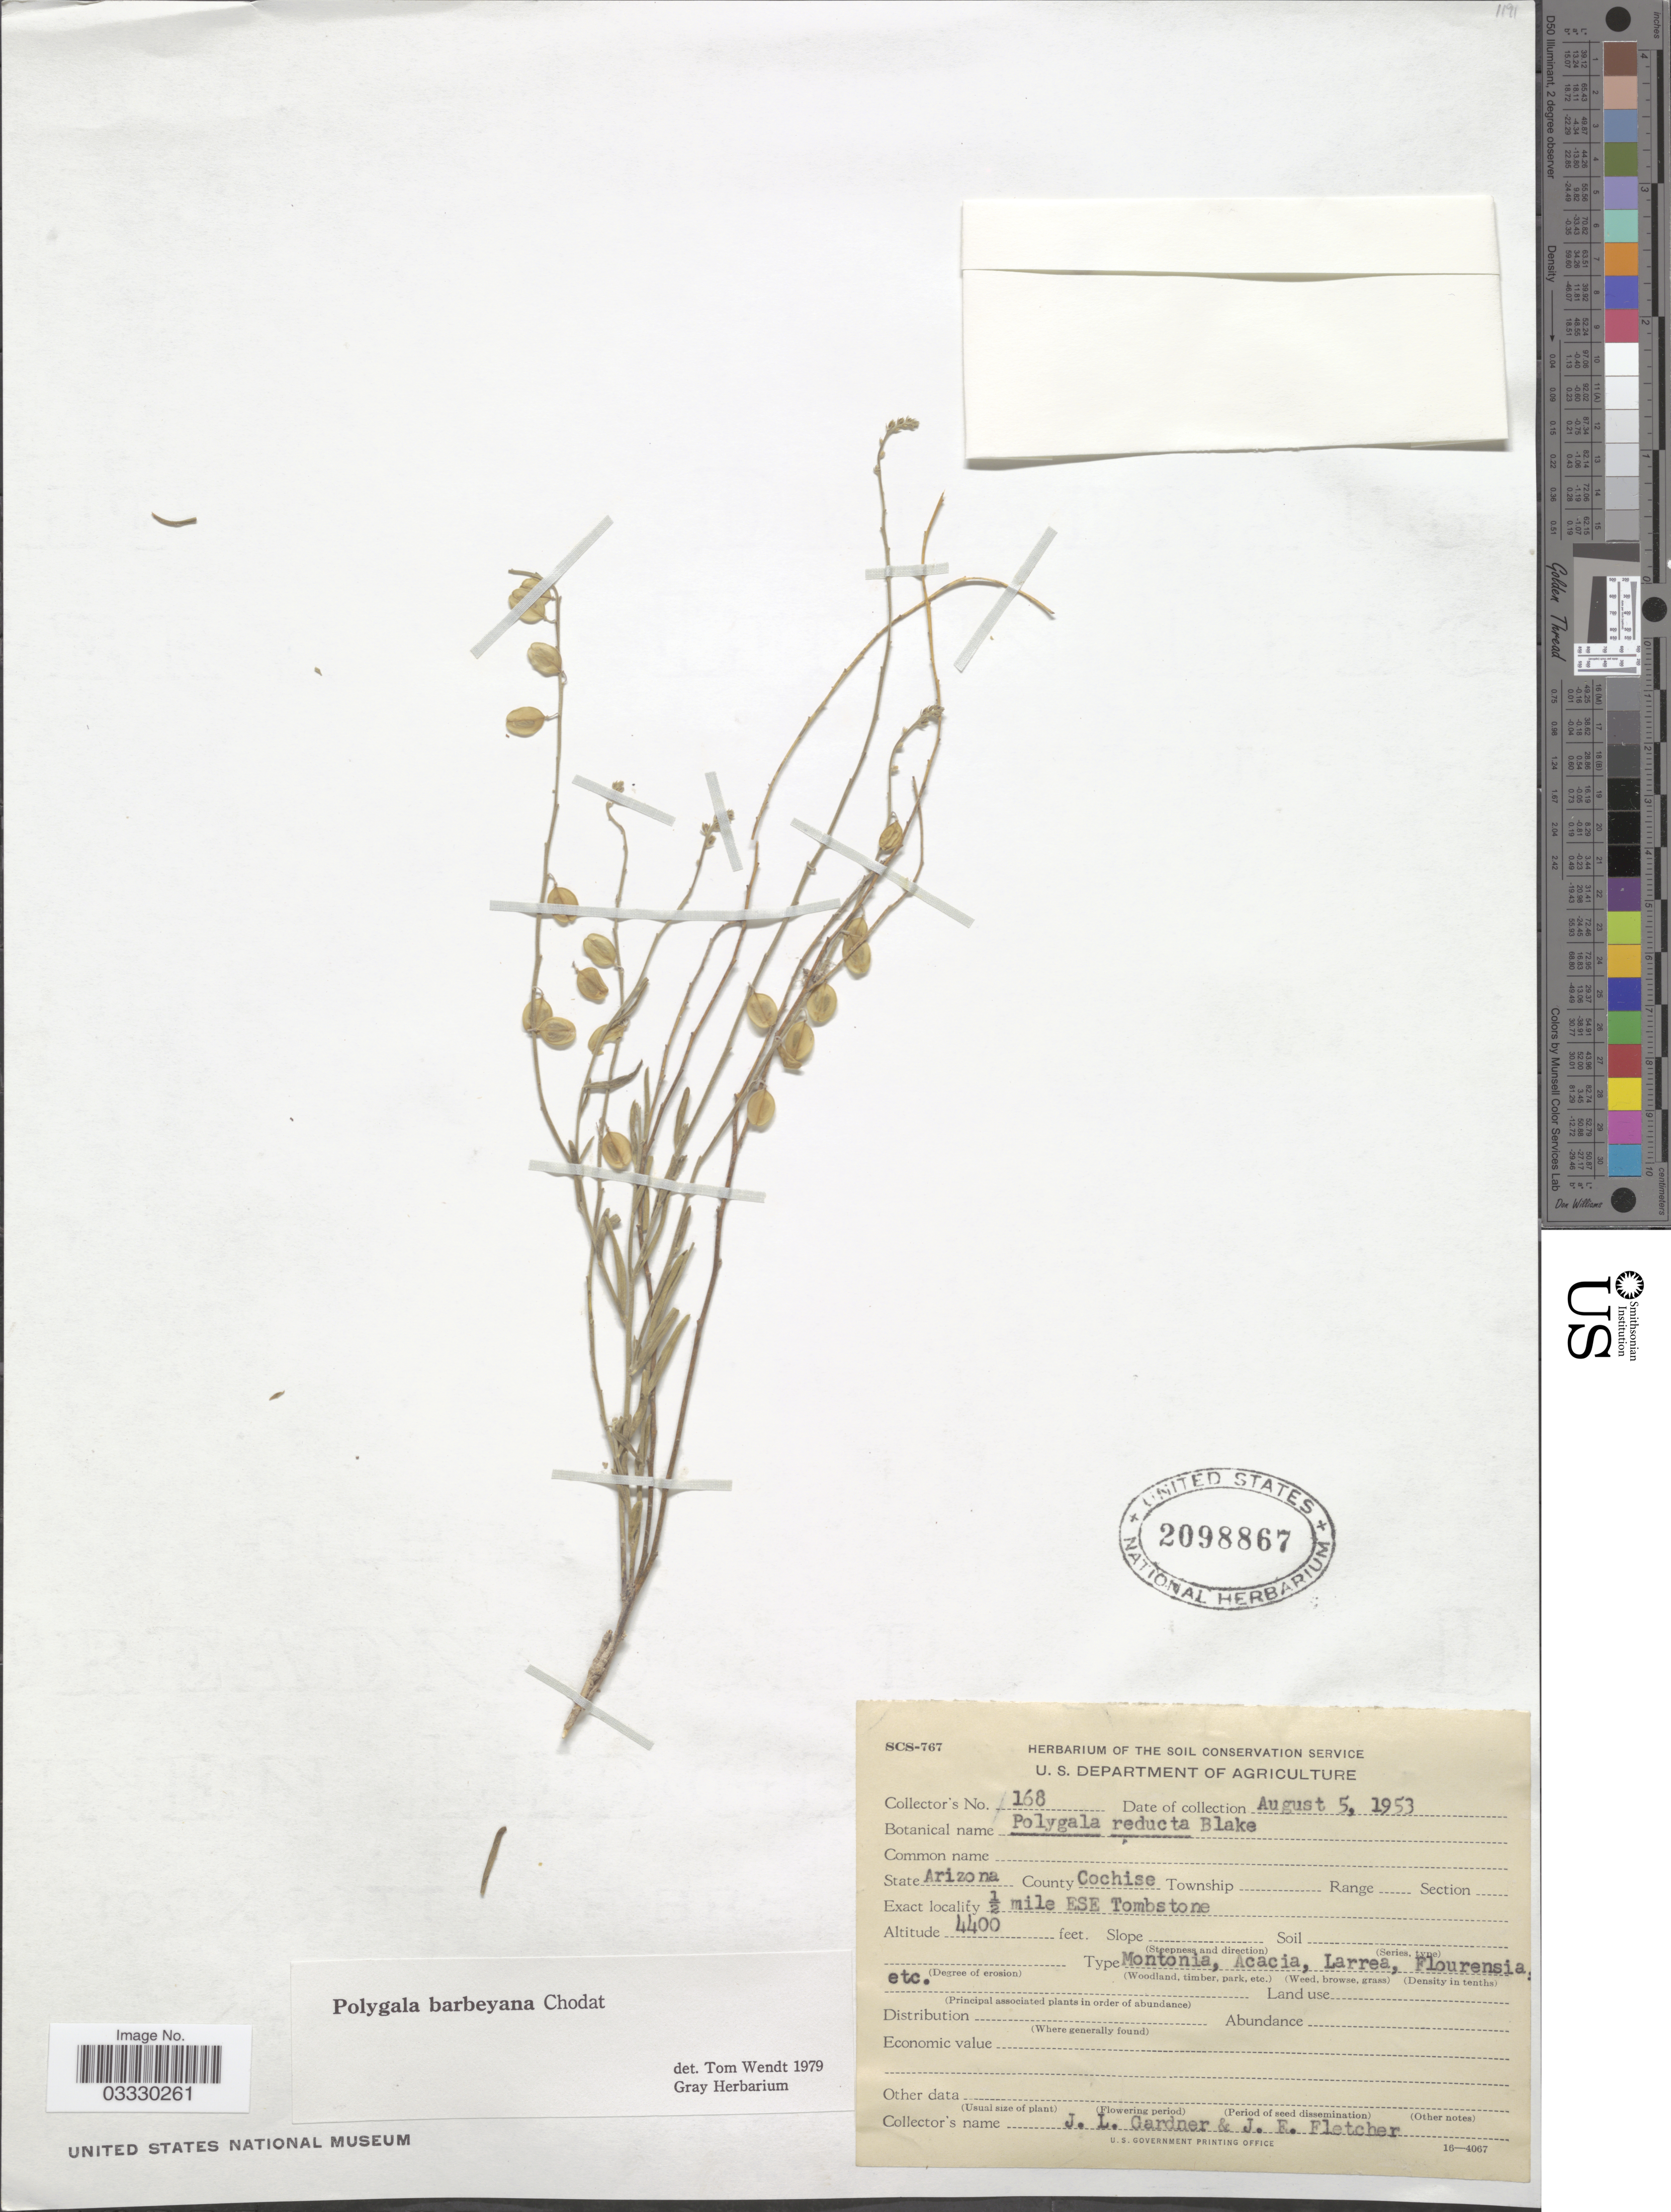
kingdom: Plantae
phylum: Tracheophyta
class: Magnoliopsida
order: Fabales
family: Polygalaceae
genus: Hebecarpa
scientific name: Hebecarpa barbeyana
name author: (Chodat) J.R. Abbott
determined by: Strong, Mark T., (BOT), Smithsonian Institution - National Museum of Natural History (UNITED STATES)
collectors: J. L. Gardner & J. Fletcher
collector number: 168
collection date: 1953-08-05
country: United States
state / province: Arizona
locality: County Cochise. ½ mile ESE Tombstone.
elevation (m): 1341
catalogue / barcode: US 2098867